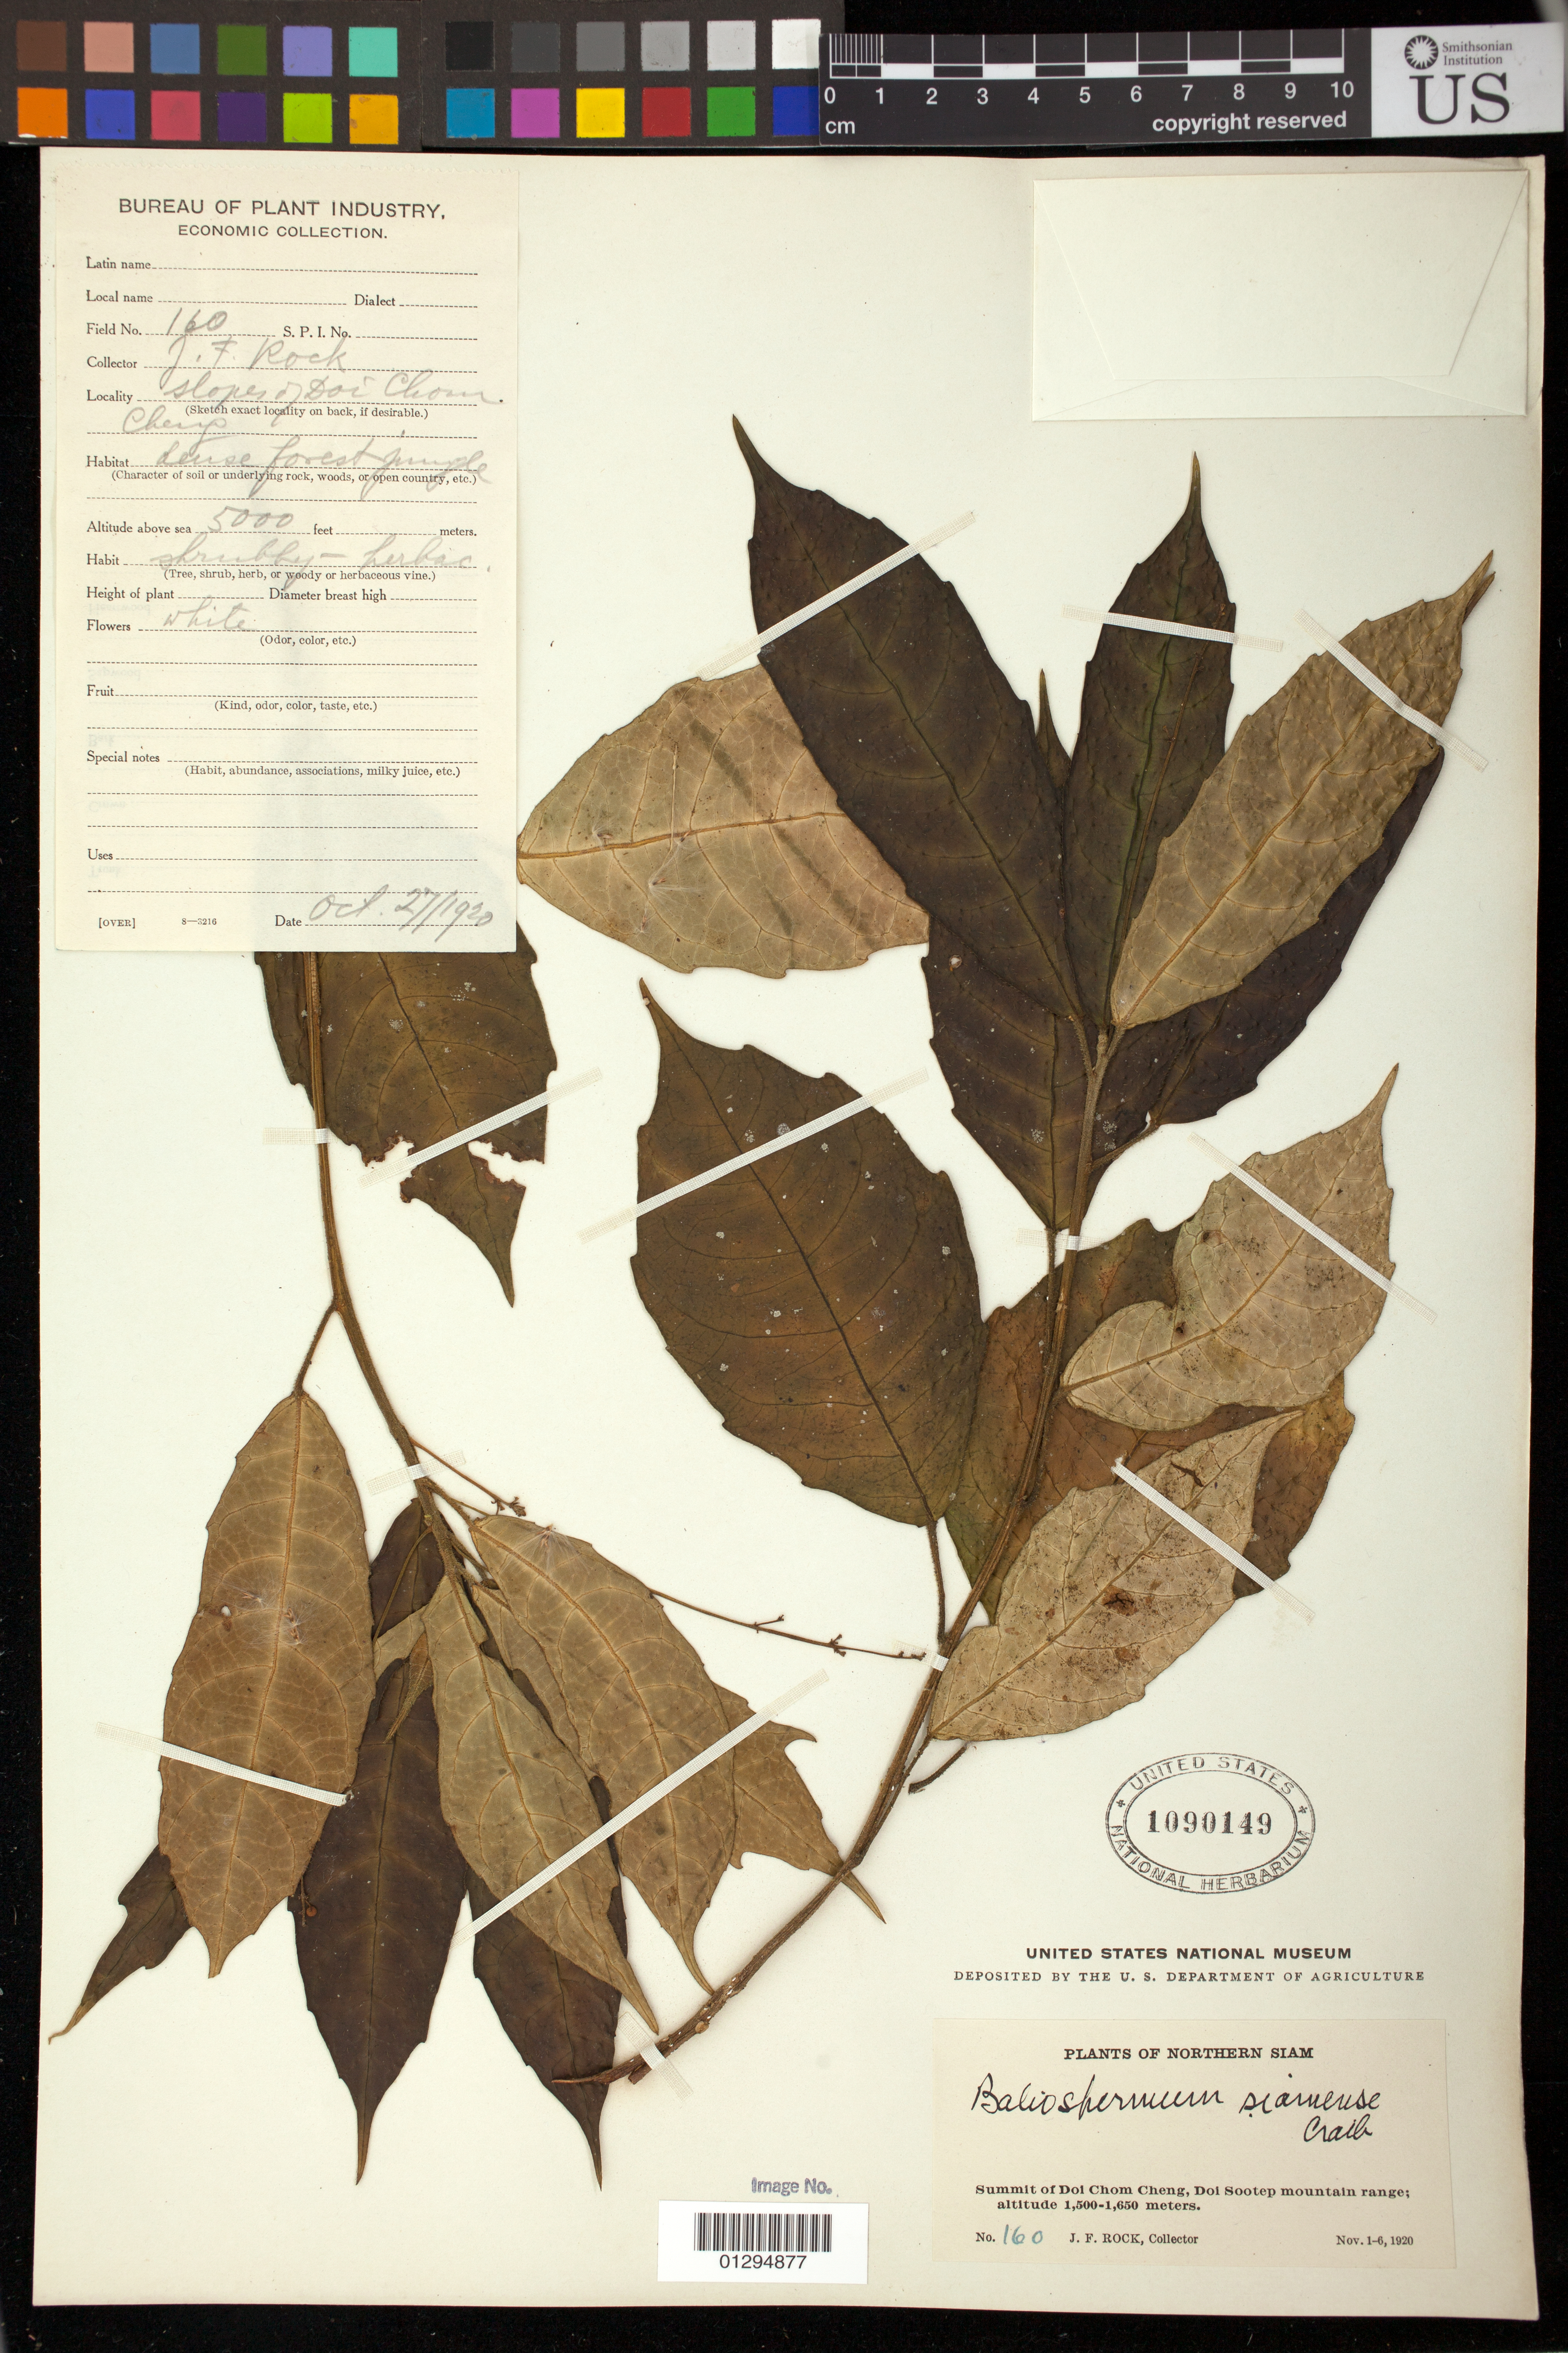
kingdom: Plantae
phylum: Tracheophyta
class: Magnoliopsida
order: Malpighiales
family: Euphorbiaceae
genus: Baliospermum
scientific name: Baliospermum siamense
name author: Craib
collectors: J. F. Rock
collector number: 160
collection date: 1920-11-01/1920-11-06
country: Thailand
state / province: Nan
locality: Summit of Doi Chom Cheng, Doi Sootep mountain range.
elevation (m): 1500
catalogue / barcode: US 1090149